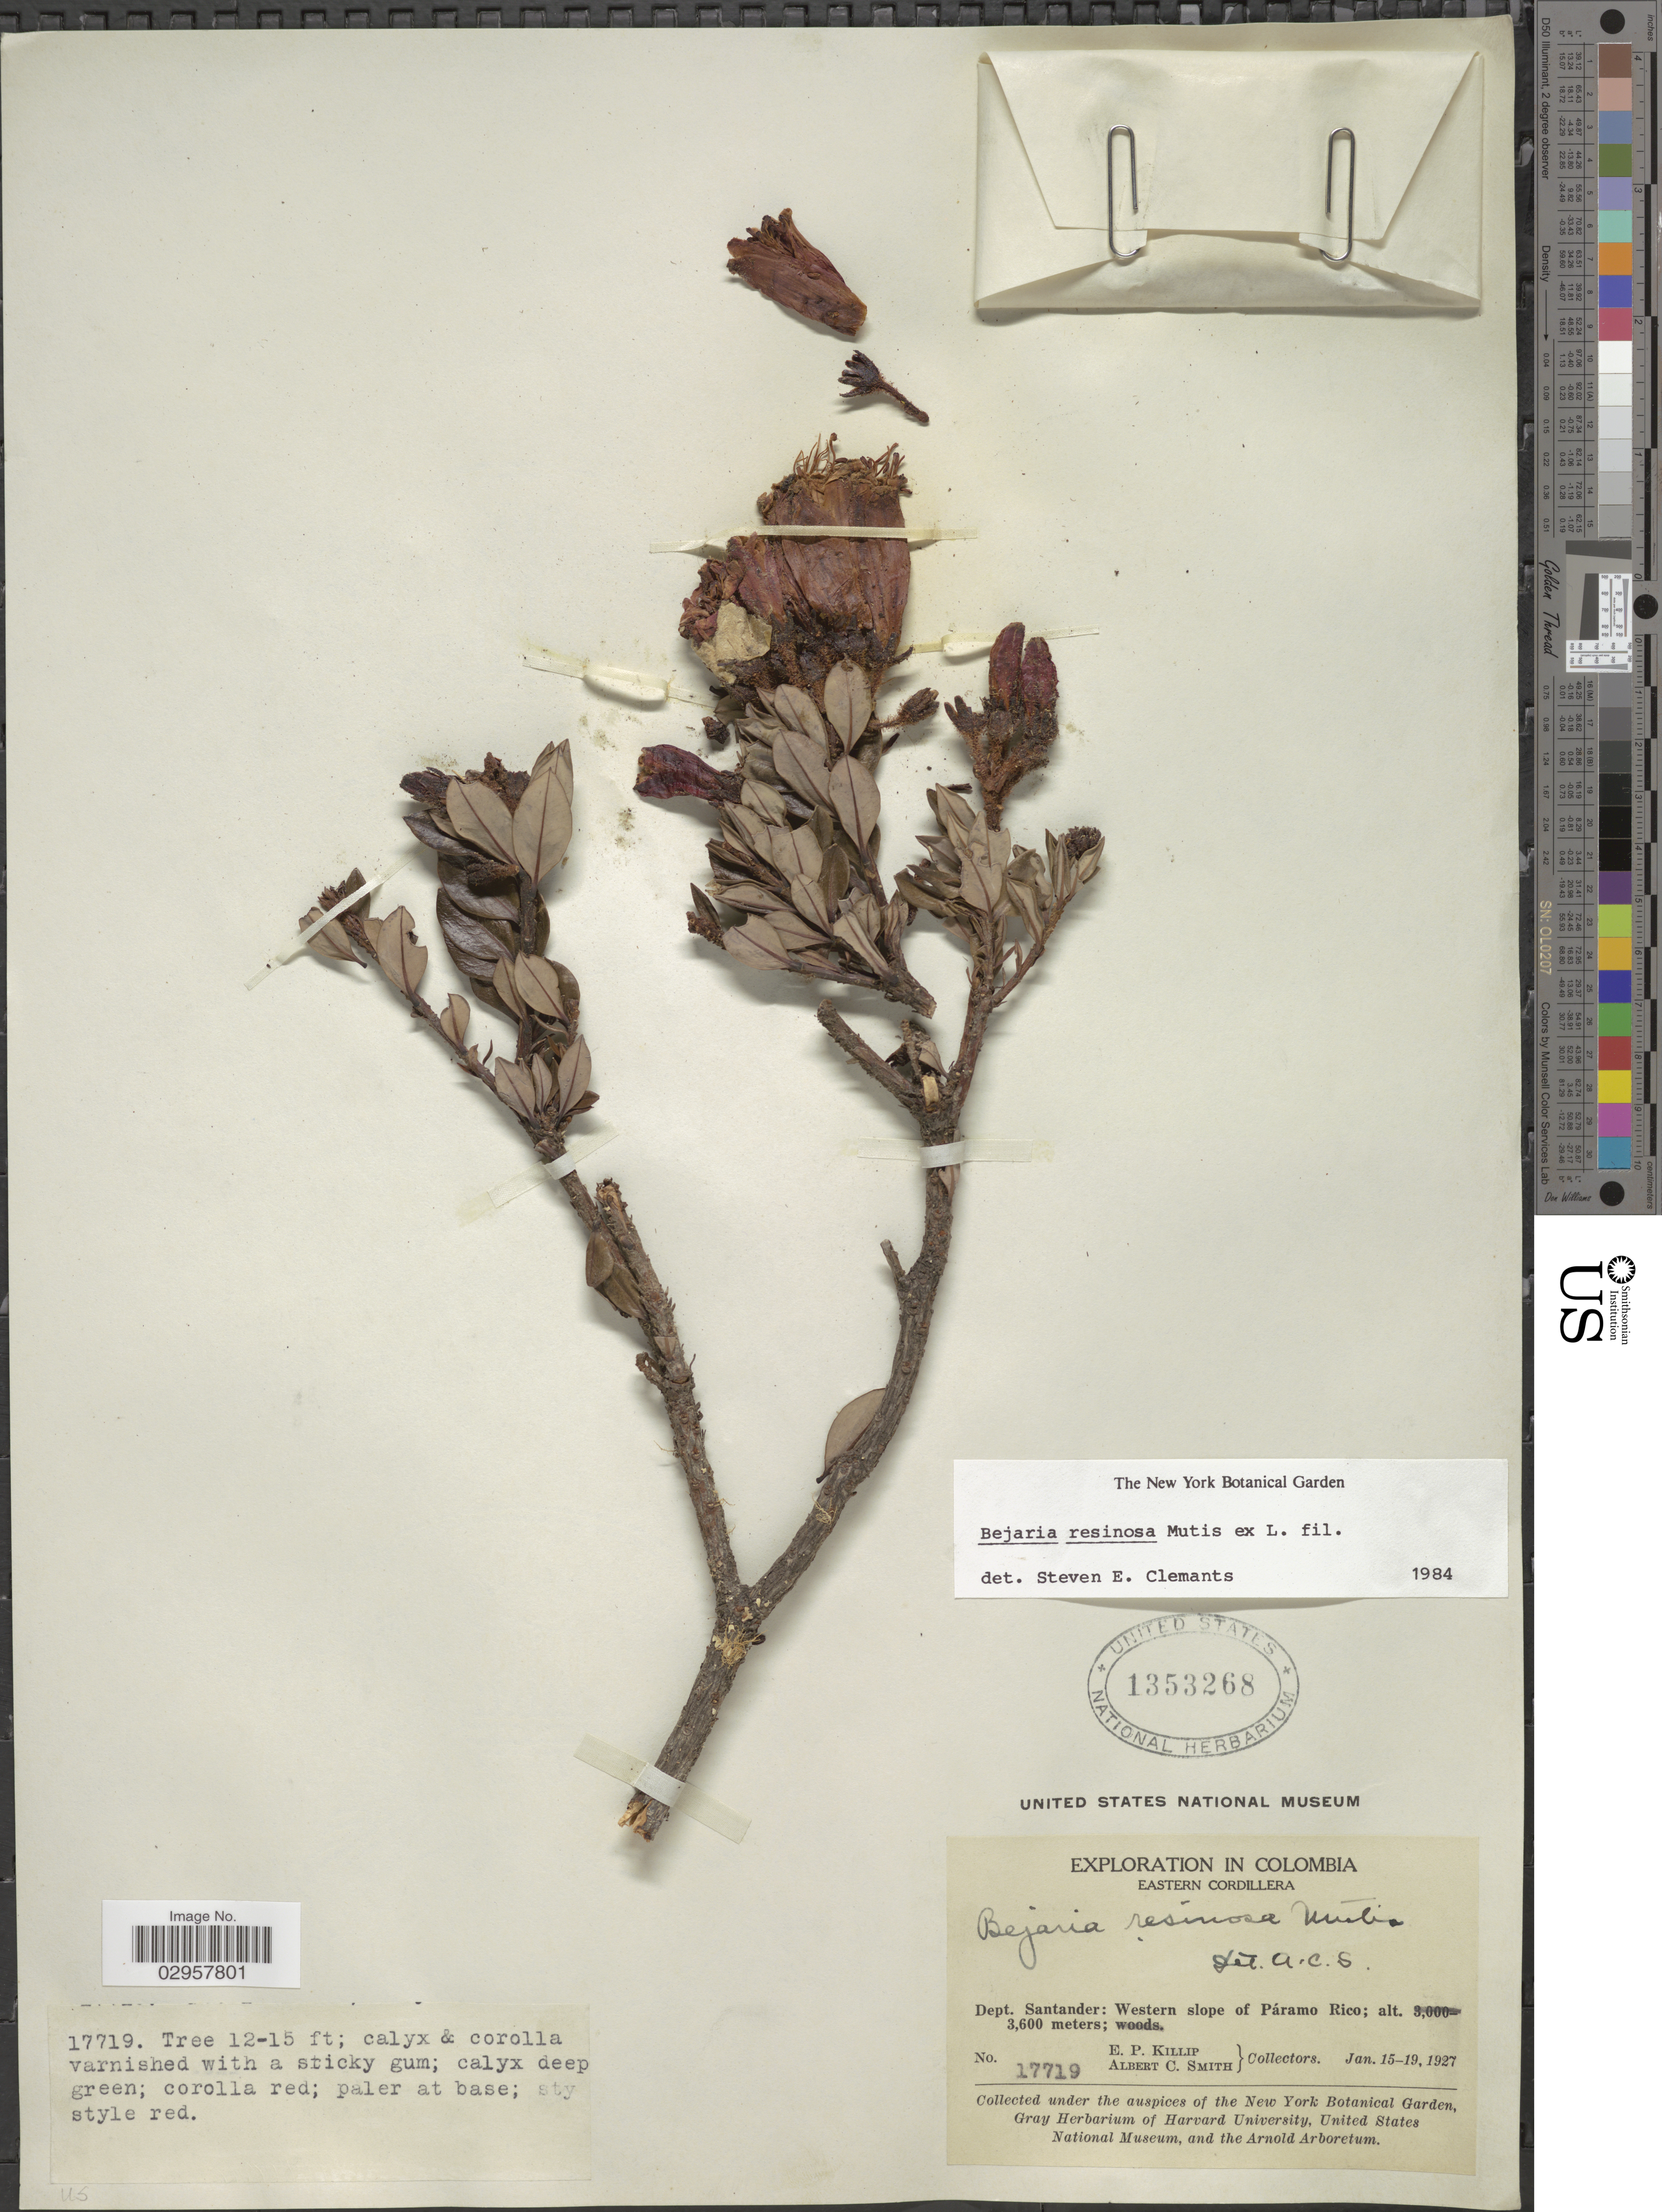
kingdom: Plantae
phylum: Tracheophyta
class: Magnoliopsida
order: Ericales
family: Ericaceae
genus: Befaria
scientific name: Befaria resinosa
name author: Mutis ex L. f.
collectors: E. P. Killip & A. C. Smith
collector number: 17719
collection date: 1927-01-15/1927-01-19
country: Colombia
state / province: Santander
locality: Eastern Cordillera. Dept. Santander: Western slope of Páramo Rico.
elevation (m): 3600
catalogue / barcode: US 1353268